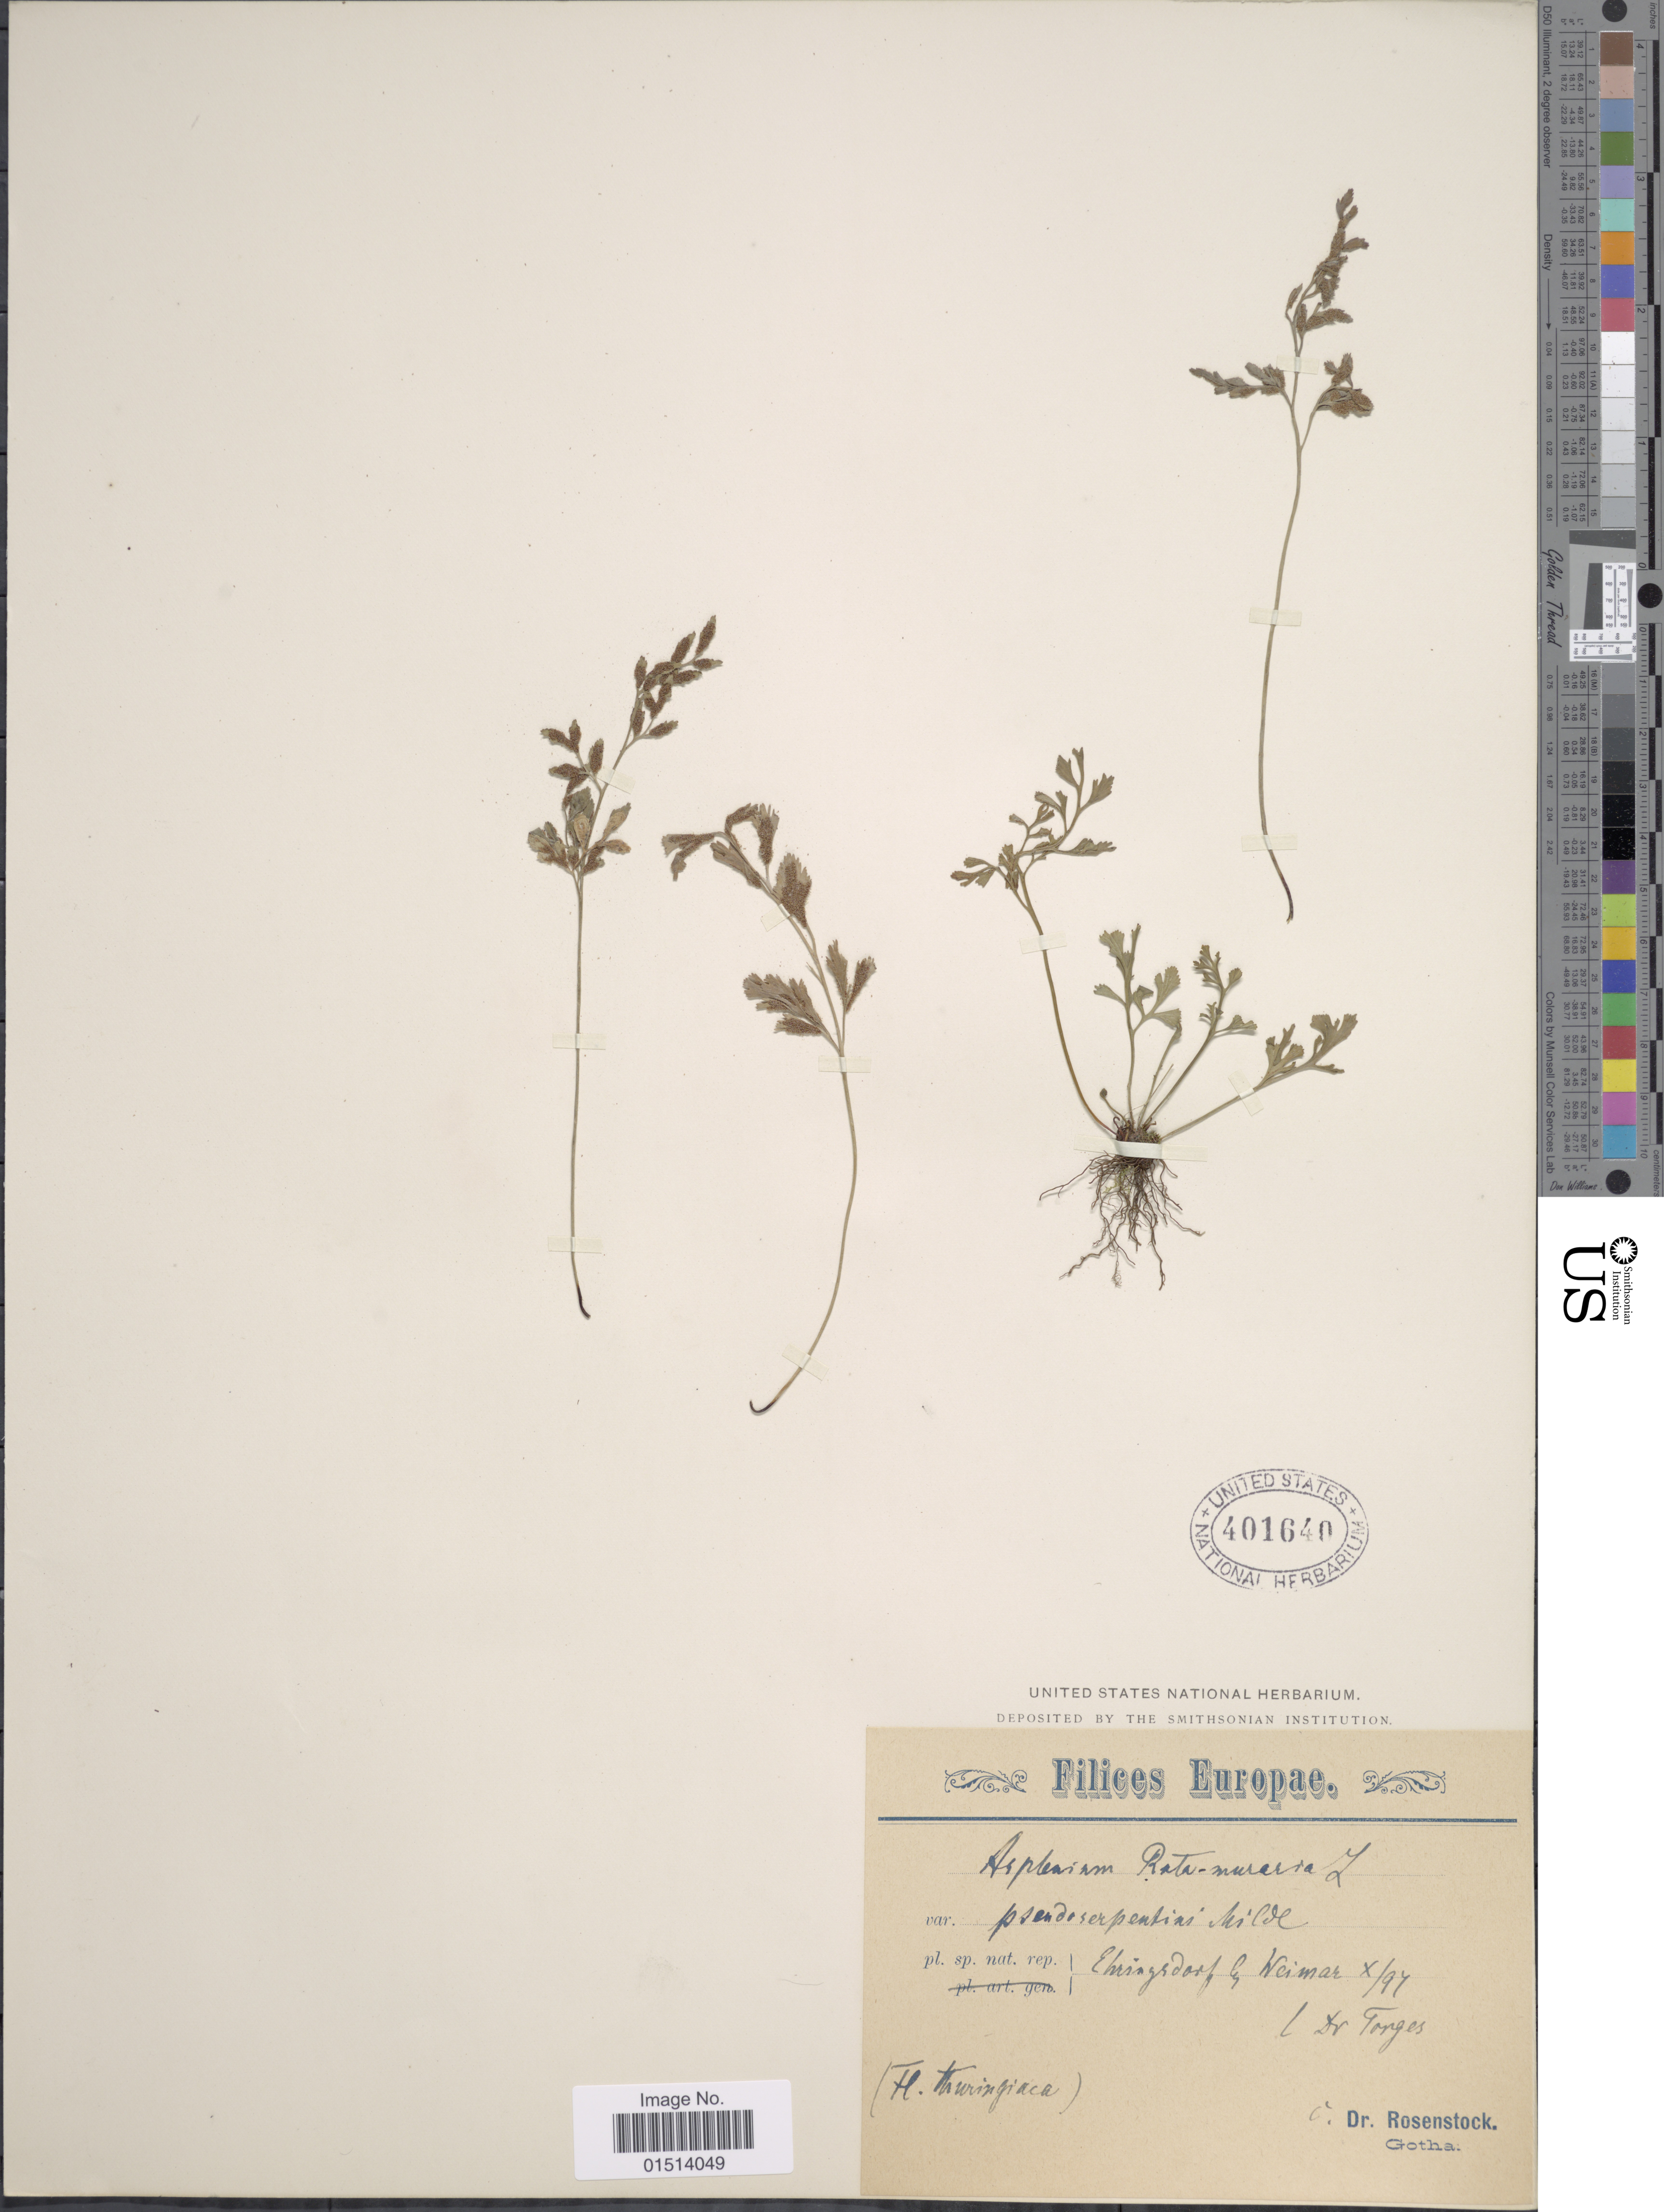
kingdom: Plantae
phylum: Tracheophyta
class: Polypodiopsida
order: Polypodiales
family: Aspleniaceae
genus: Asplenium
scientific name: Asplenium ruta-muraria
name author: L.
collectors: Torgez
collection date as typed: Transcribed d/m/y: /10/97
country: Germany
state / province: Thuringia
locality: Ehringsdorf le Weimar, (Fl. Thurningiaca) [interpreted]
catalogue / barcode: US 401640